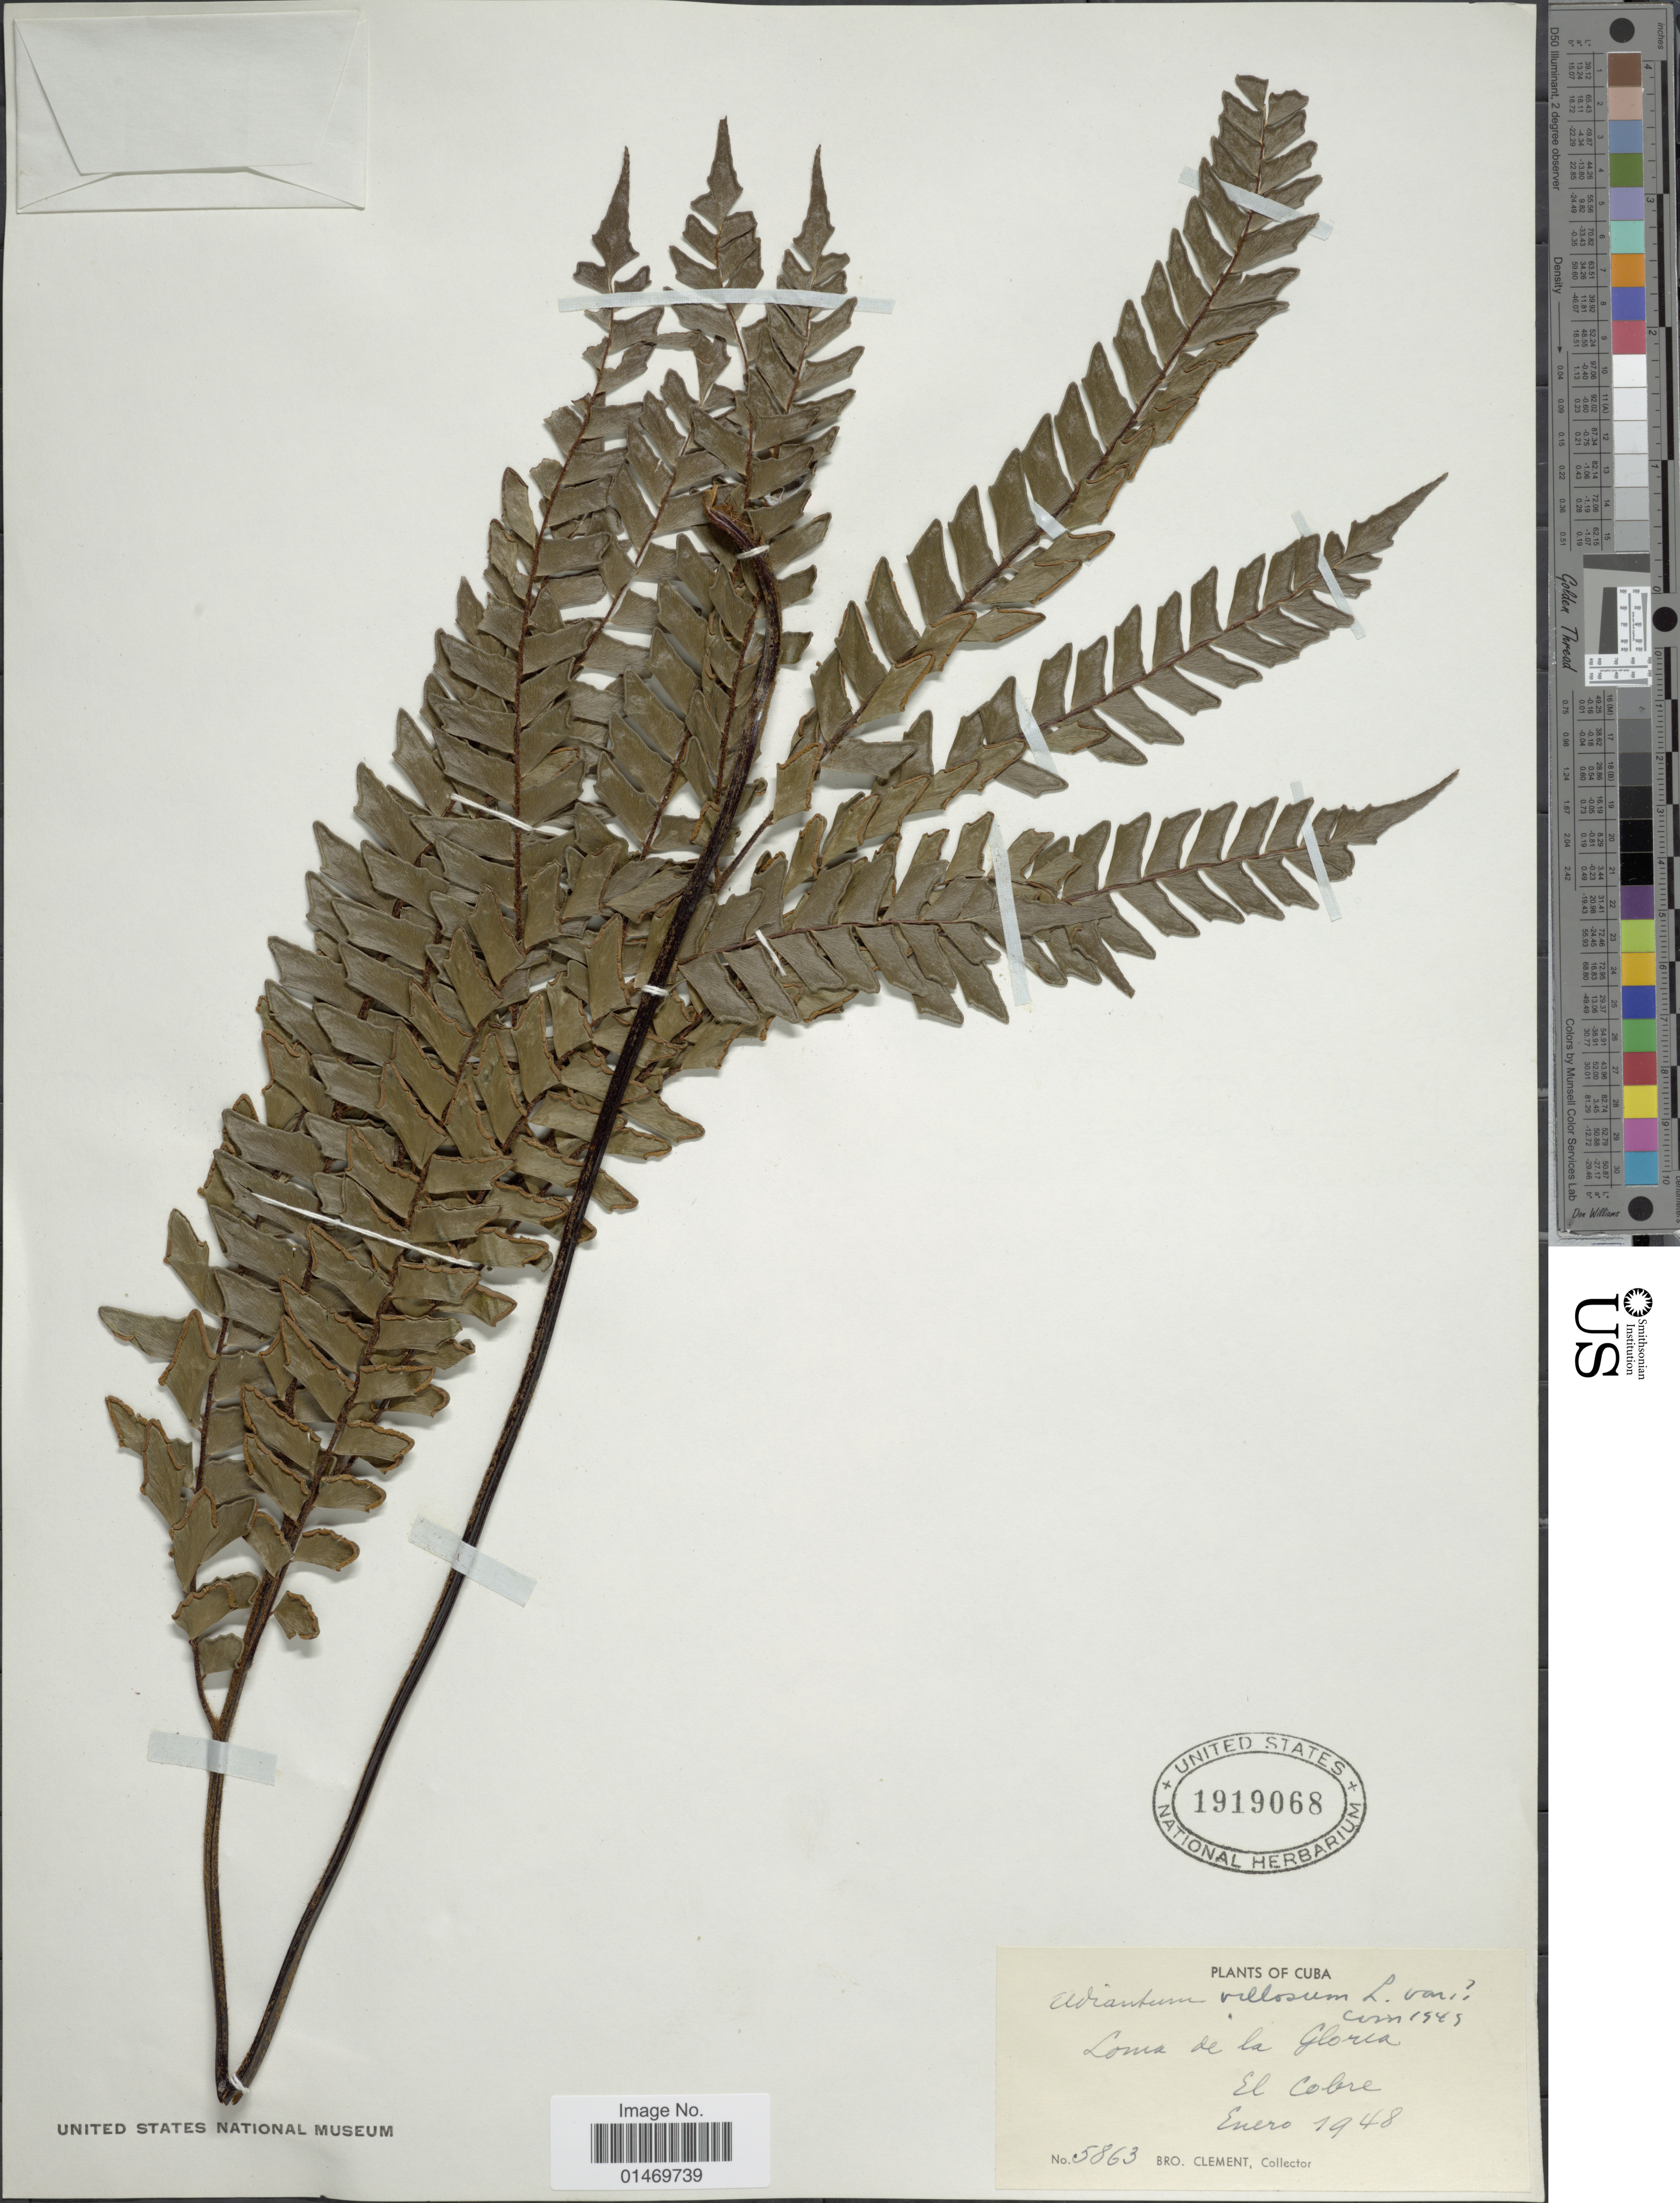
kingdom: Plantae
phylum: Tracheophyta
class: Polypodiopsida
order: Polypodiales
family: Pteridaceae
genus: Adiantum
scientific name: Adiantum villosum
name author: L.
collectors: B. Clement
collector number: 5863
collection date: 1948-01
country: Cuba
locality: Cuba, El Cobre.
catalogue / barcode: US 1919068